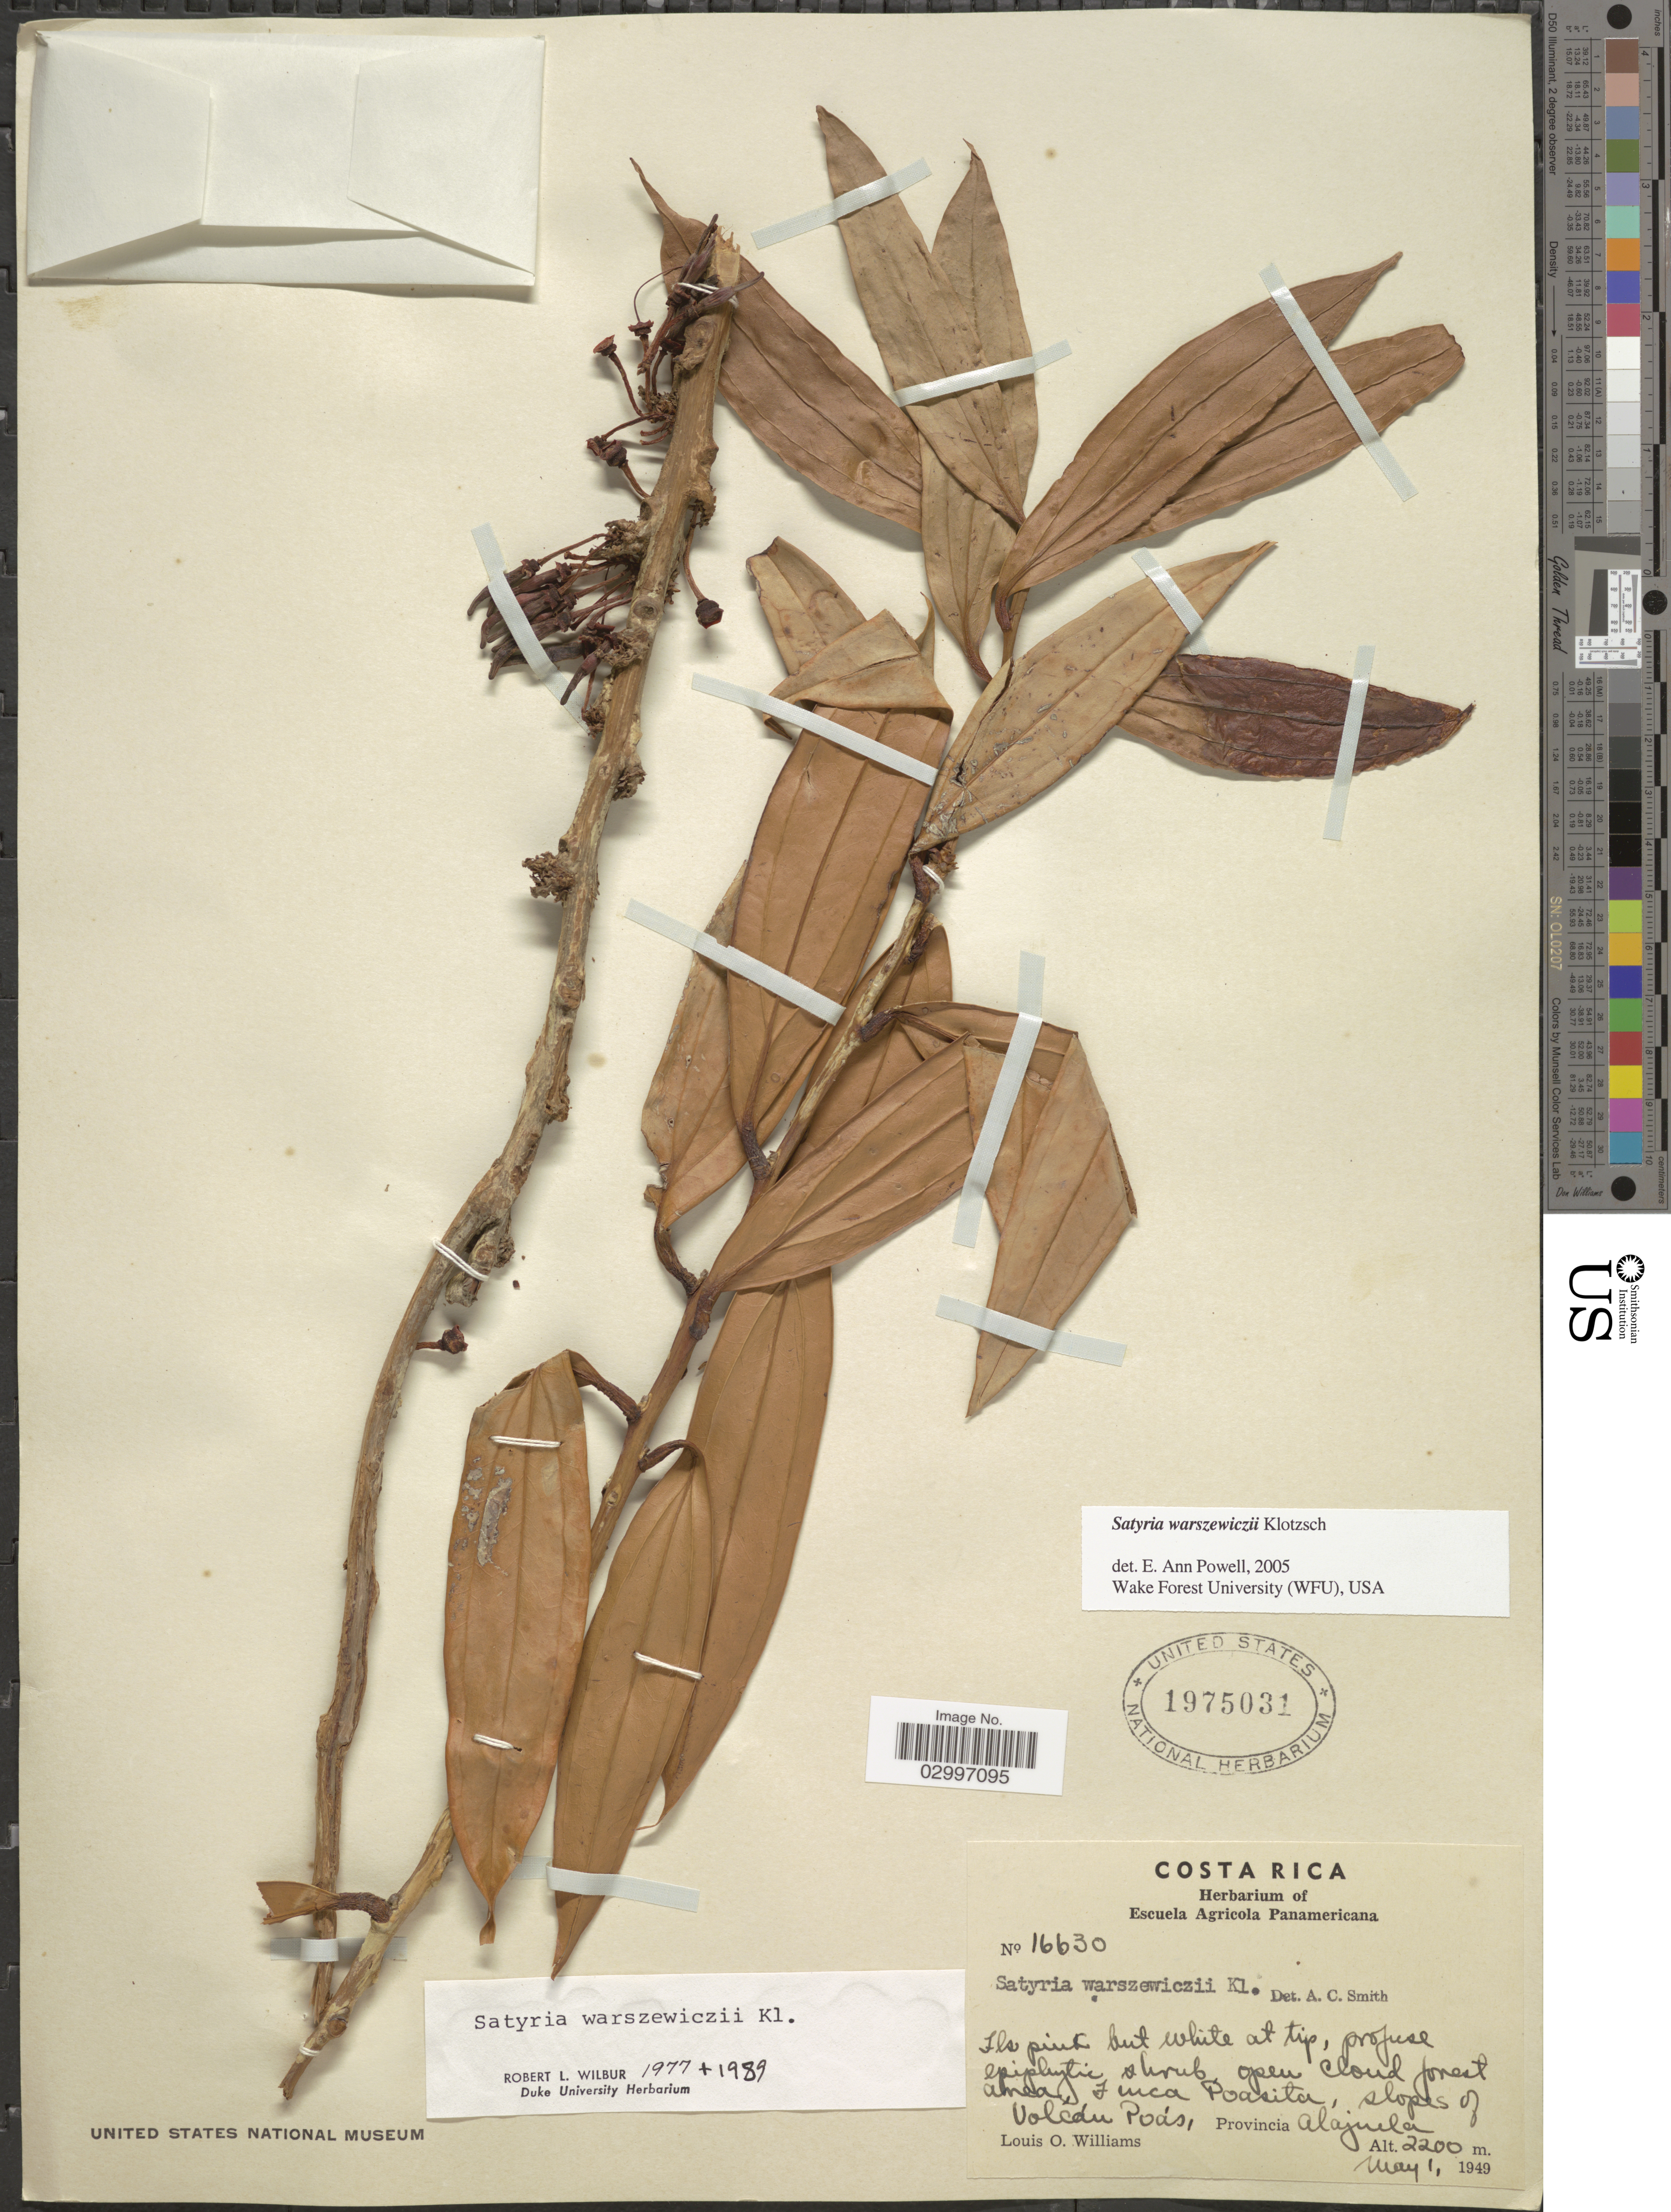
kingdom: Plantae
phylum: Tracheophyta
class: Magnoliopsida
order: Ericales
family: Ericaceae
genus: Satyria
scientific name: Satyria warszewiczii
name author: Klotzsch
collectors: L. O. Williams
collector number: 16630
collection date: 1949-05-01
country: Costa Rica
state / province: Alajuela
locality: Cloud forest area, Finca Poasita, slopes of Volcán Poás, Provincia Alajuela.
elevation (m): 2200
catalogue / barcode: US 1975031